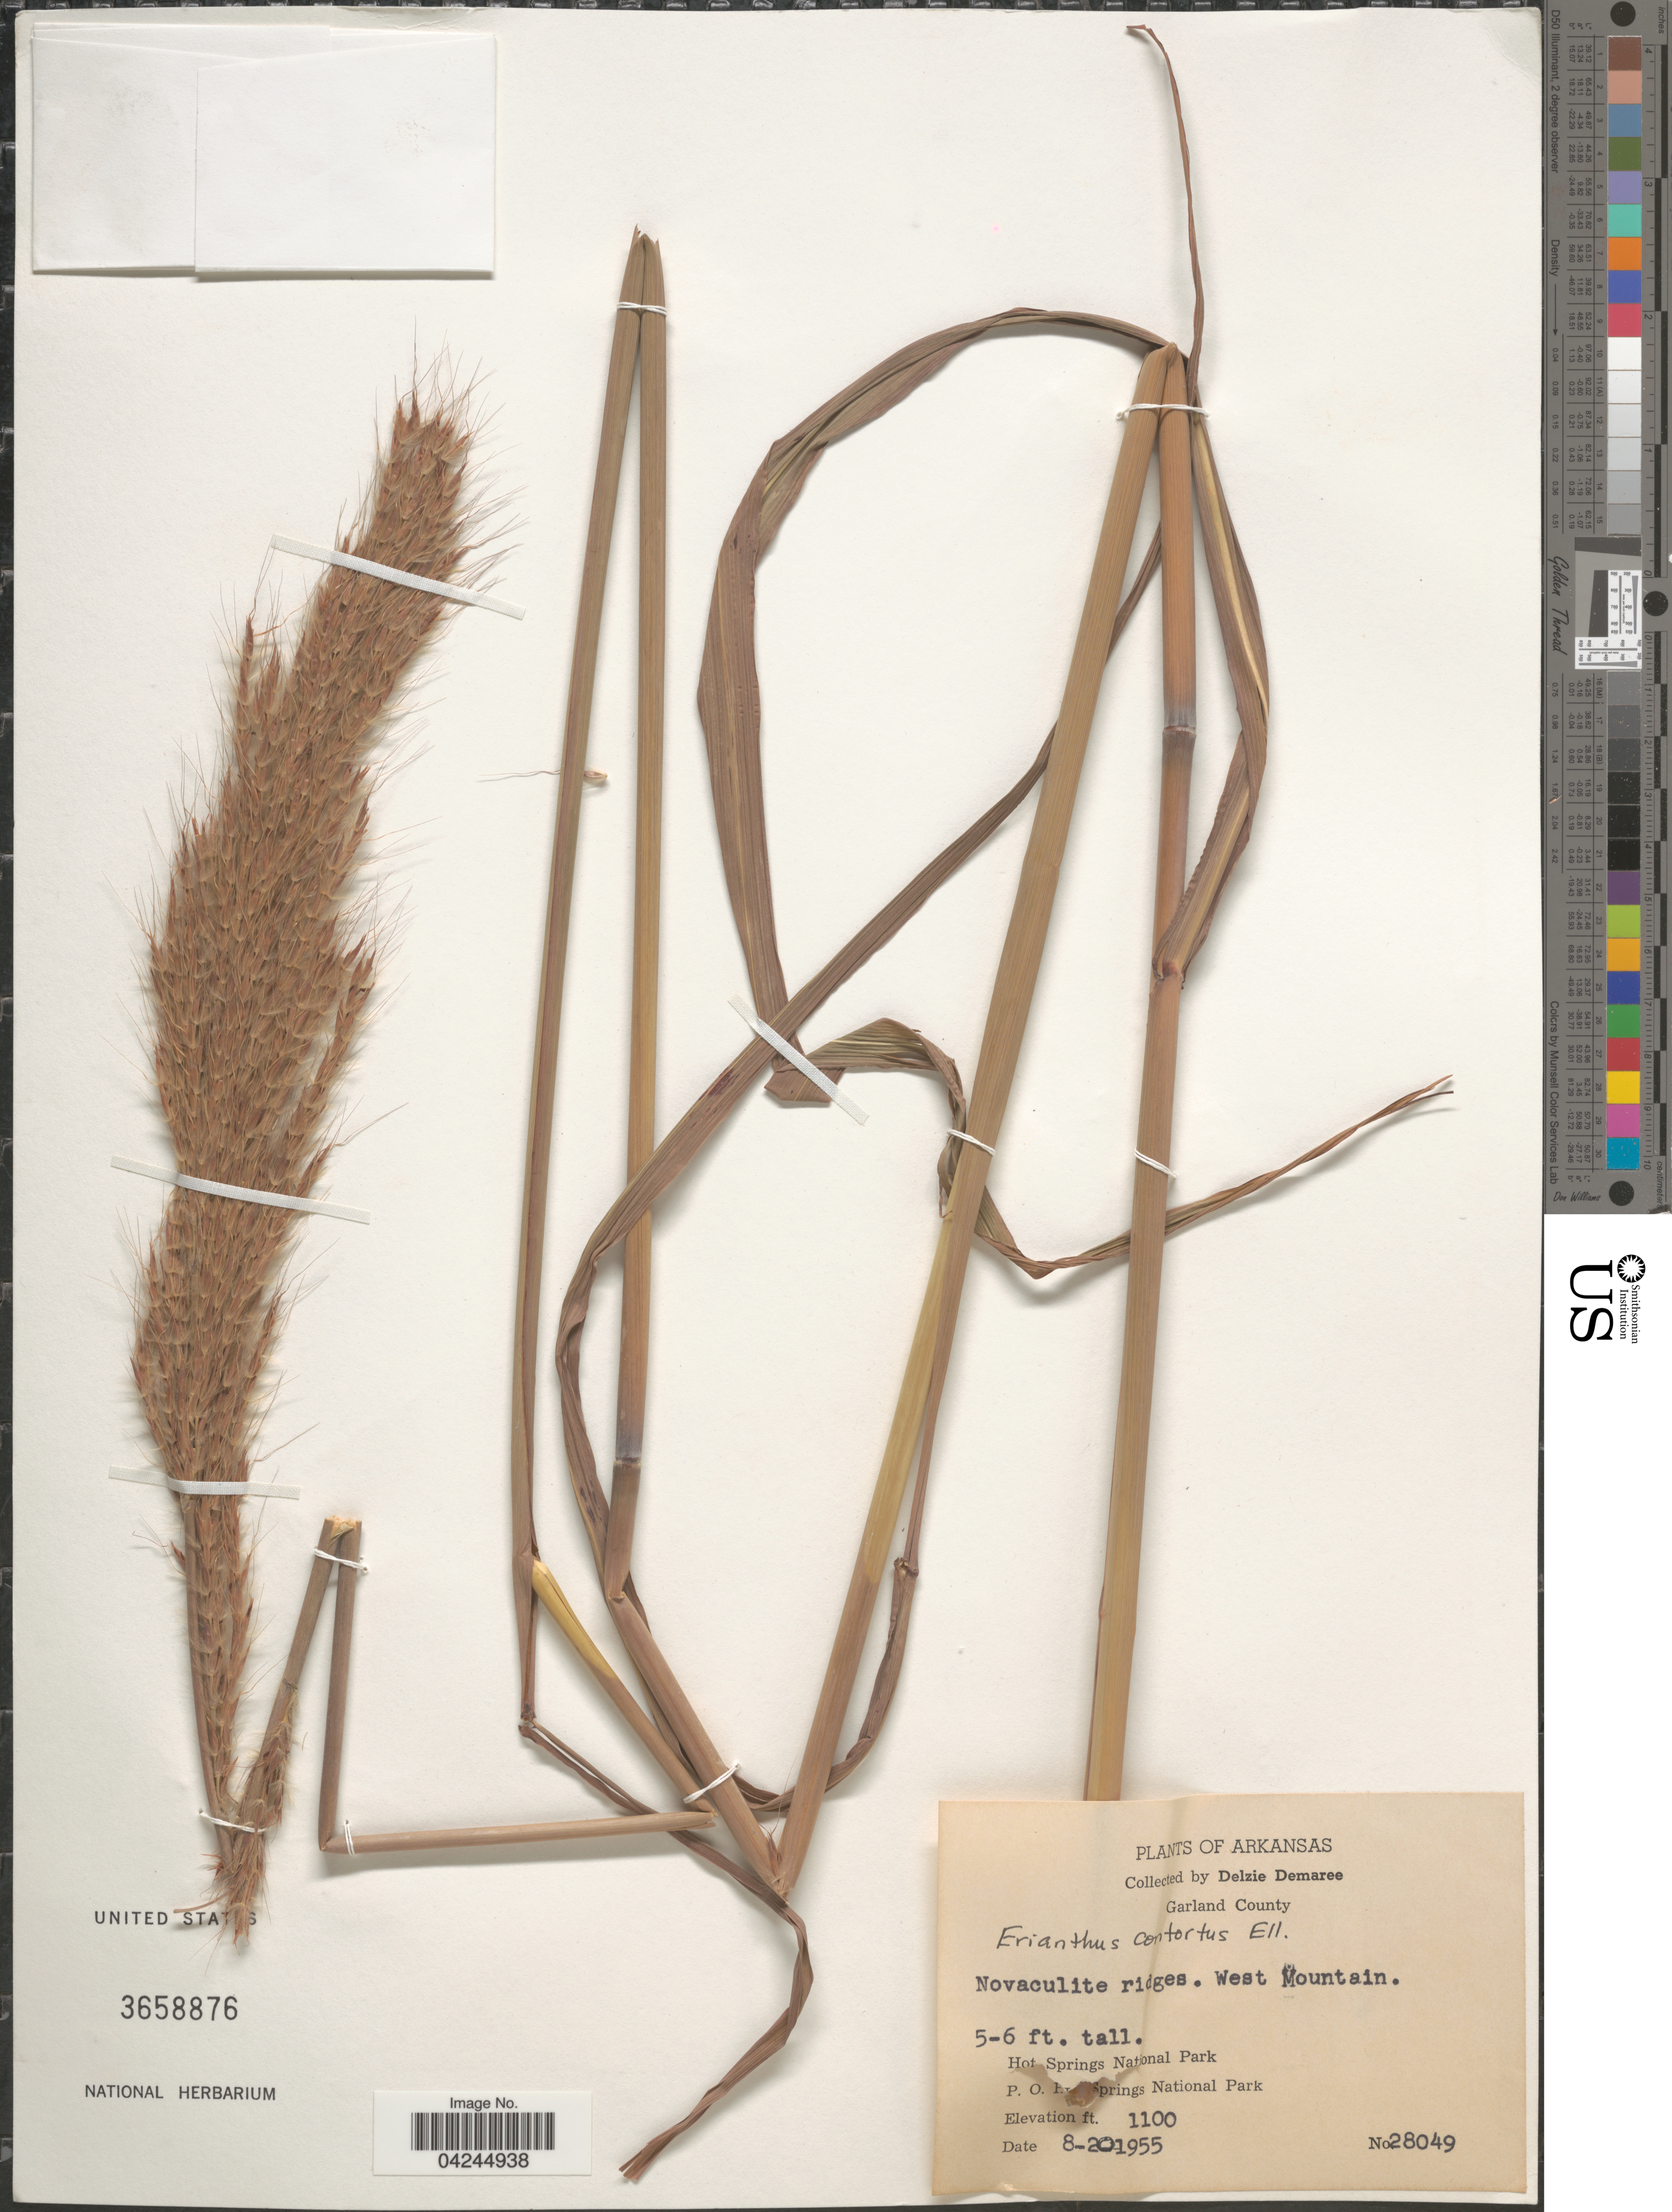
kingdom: Plantae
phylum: Tracheophyta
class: Liliopsida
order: Poales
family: Poaceae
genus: Erianthus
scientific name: Erianthus brevibarbis var. contortus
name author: (Elliott) D.B. Ward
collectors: D. Demaree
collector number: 28049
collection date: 1955-08-20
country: United States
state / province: Arkansas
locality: Garland County. Novaculite ridges. West Mountain. Hot Springs National Park. P. O. [illegible text] [illegible text]prings National Park.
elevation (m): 335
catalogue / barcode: US 3658876